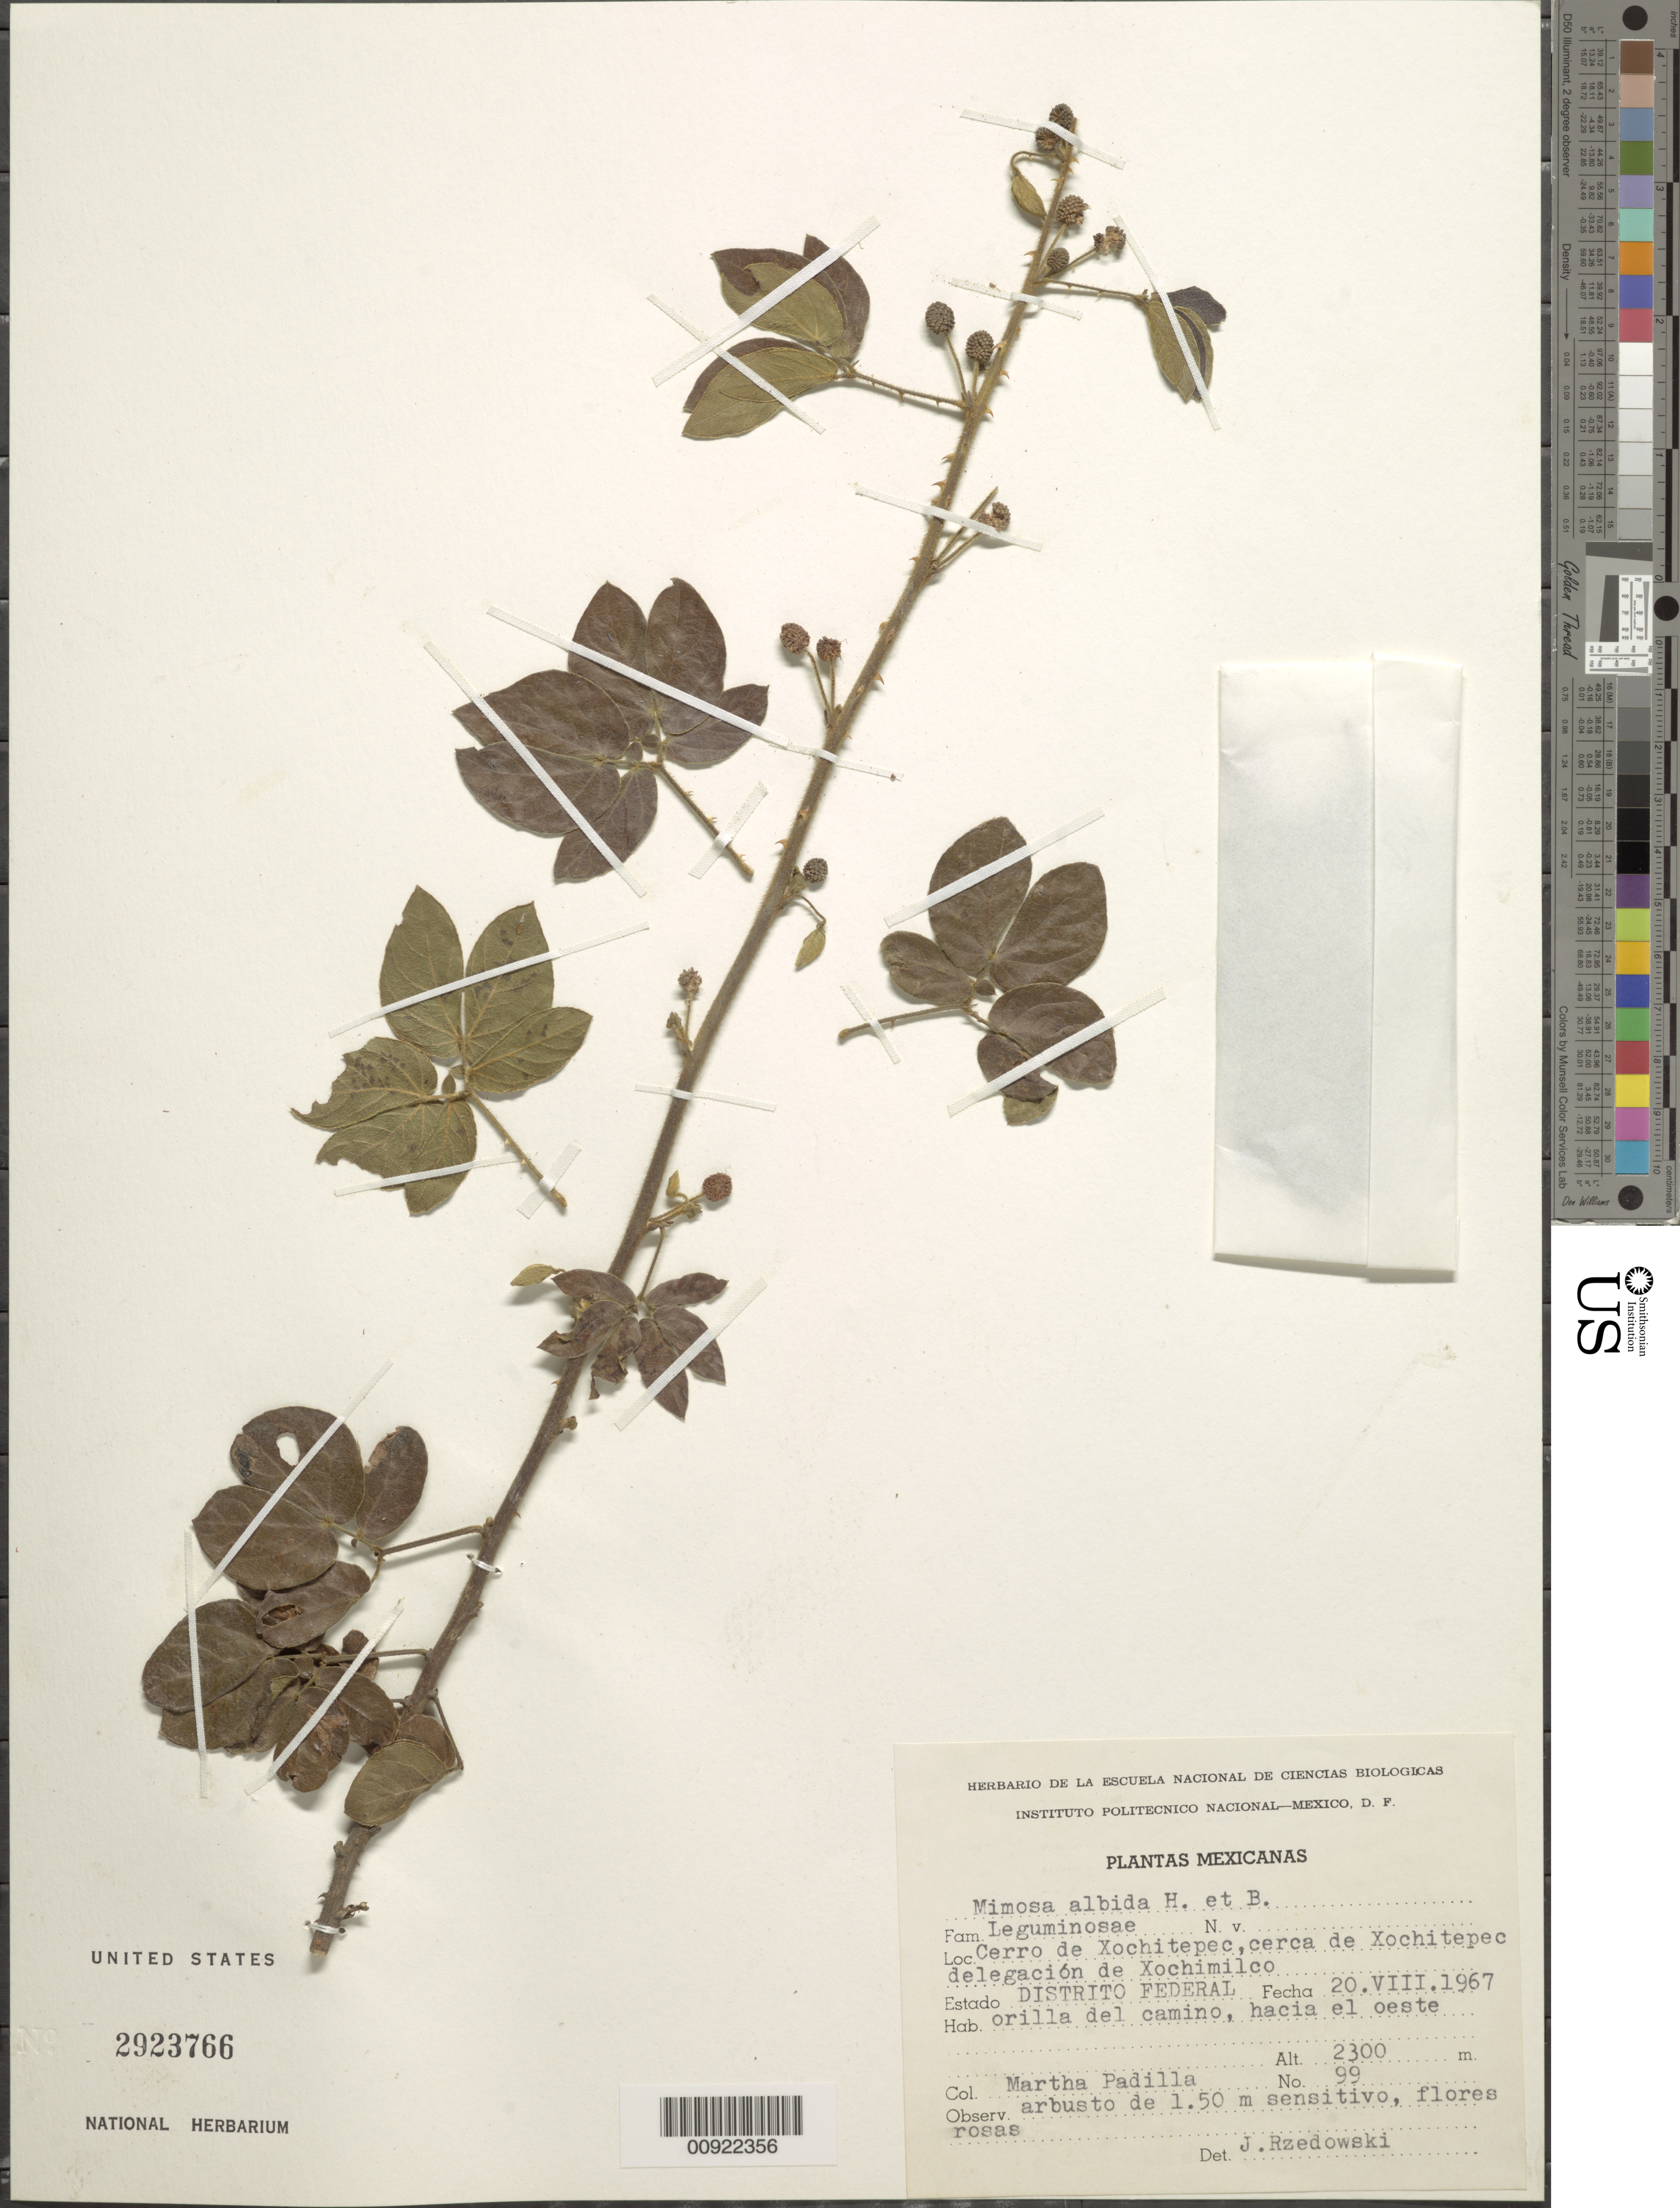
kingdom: Plantae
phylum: Tracheophyta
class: Magnoliopsida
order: Fabales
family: Fabaceae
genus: Mimosa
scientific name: Mimosa albida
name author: Humb. & Bonpl. ex Willd.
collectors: M. Padilla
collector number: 99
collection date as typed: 20 Aug 1967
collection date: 1967-08-20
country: Mexico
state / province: Distrito Federal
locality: Distrito Federal: Cerro de Xochitepec, cerca de Xochitepec, delegación de Xochimilco.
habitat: Orilla del camino, hacia el oeste.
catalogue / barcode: US 2923766